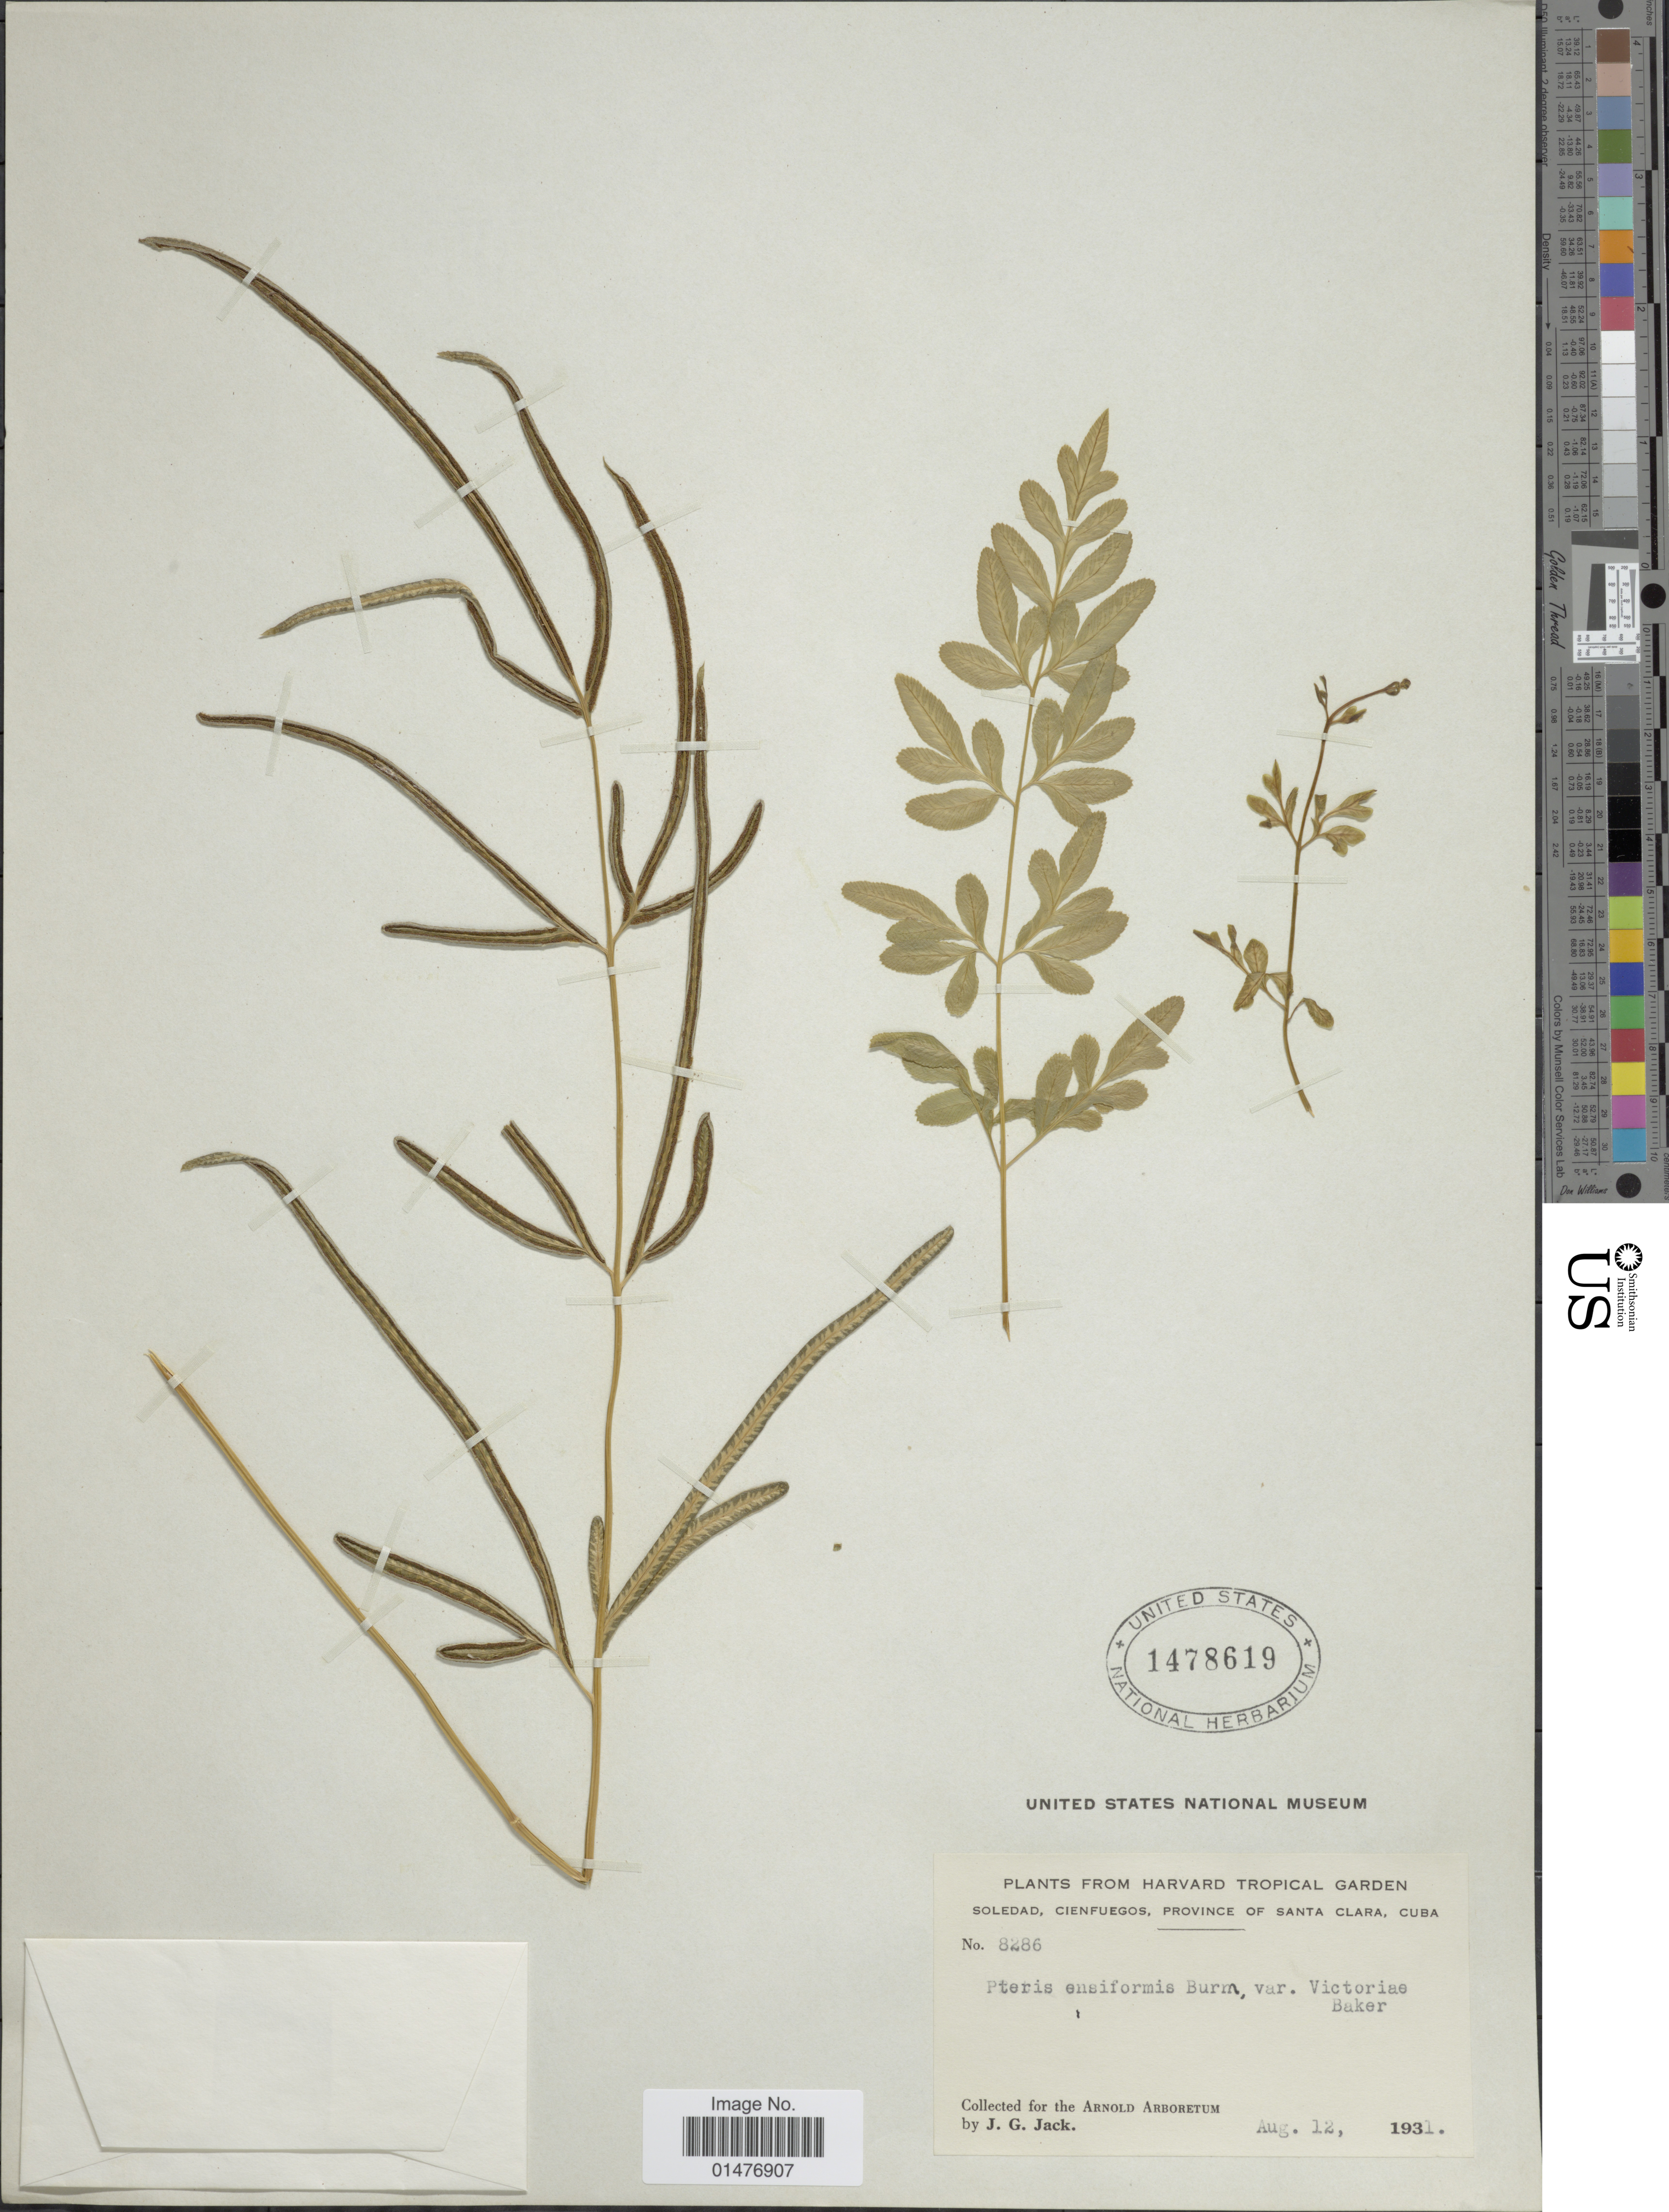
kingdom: Plantae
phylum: Tracheophyta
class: Polypodiopsida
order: Polypodiales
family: Pteridaceae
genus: Pteris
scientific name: Pteris ensiformis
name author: Burm. f.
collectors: J. G. Jack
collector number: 8286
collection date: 1931-08-12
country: Cuba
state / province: Las Villas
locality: Soledad, Cienfuegos, province of Santa Clara, Cuba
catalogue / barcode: US 1478619